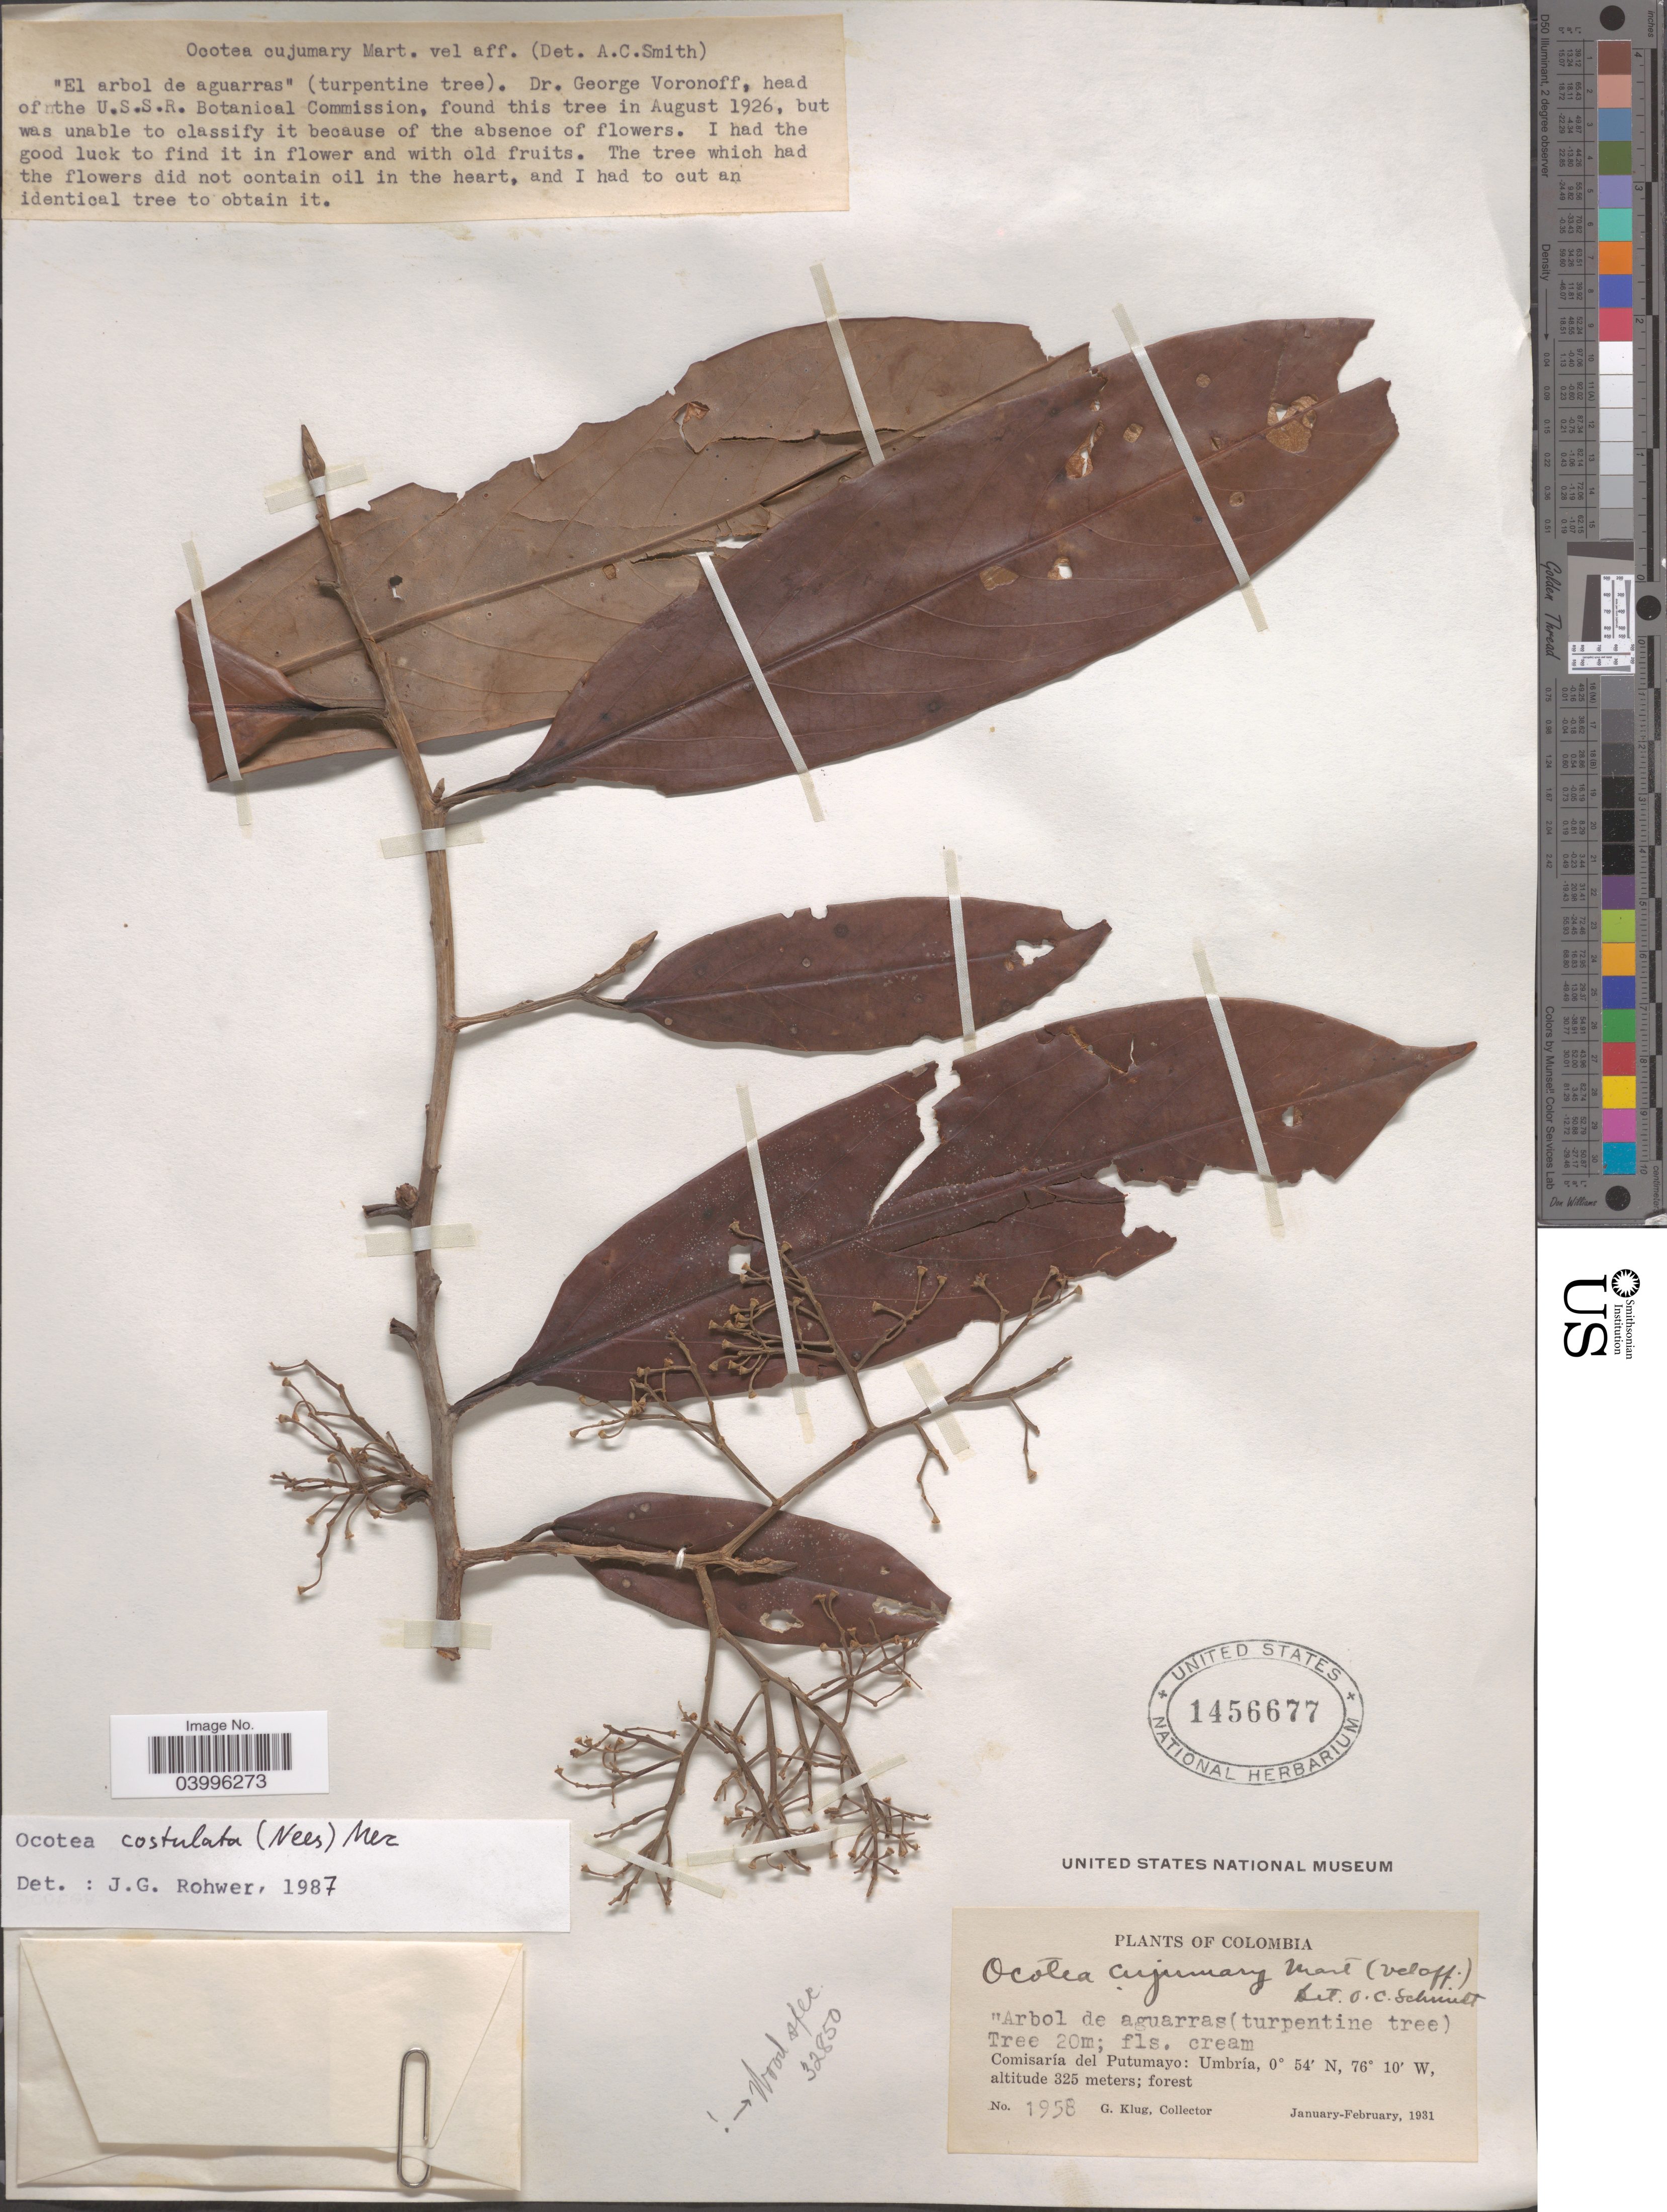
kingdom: Plantae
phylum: Tracheophyta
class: Magnoliopsida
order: Laurales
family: Lauraceae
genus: Ocotea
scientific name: Ocotea costulata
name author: (Nees) Mez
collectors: G. Klug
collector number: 1958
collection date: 1931-01/1931-02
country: Colombia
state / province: Putumayo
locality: Comisaría del Putumayo: Umbría.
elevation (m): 325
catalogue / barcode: US 1456677